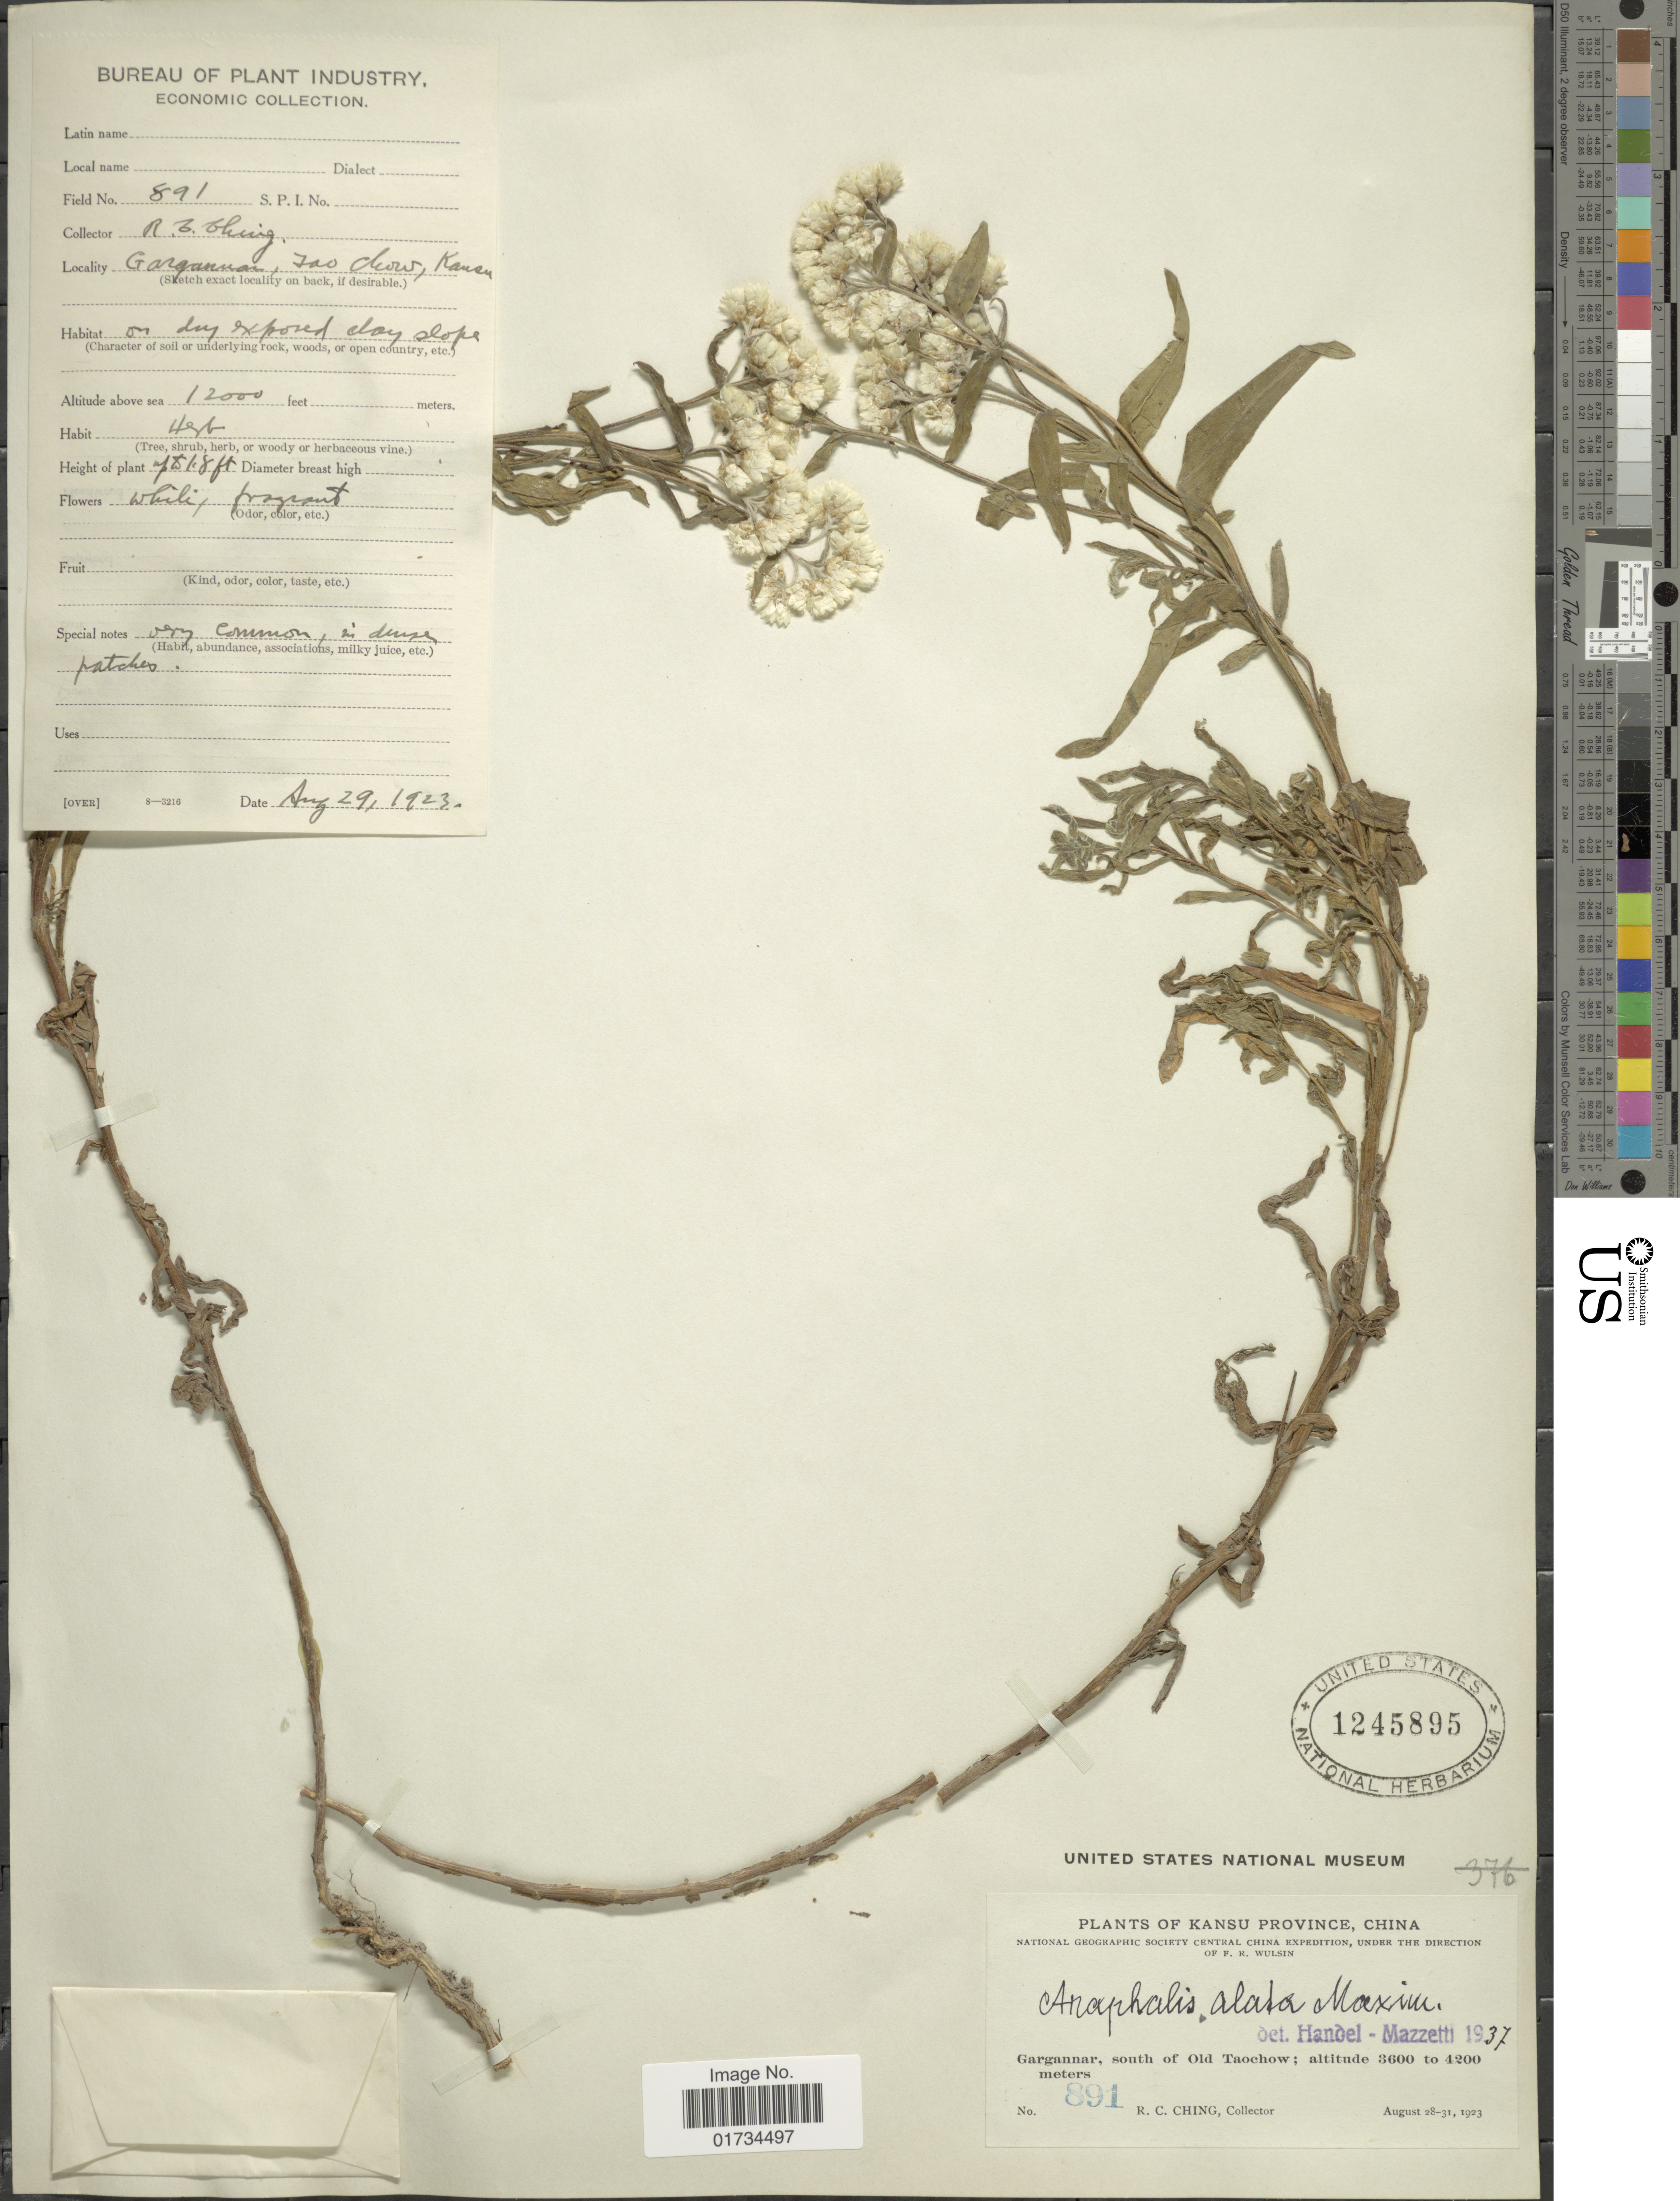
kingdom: Plantae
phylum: Tracheophyta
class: Magnoliopsida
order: Asterales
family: Asteraceae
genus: Anaphalis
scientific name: Anaphalis alata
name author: Maxim.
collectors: R. C. Ching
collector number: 891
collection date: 1923-08-28/1923-08-31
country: China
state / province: Gansu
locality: Kansu Province, China. Gargannar, south of Old Taochow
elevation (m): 3658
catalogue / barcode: US 1245895